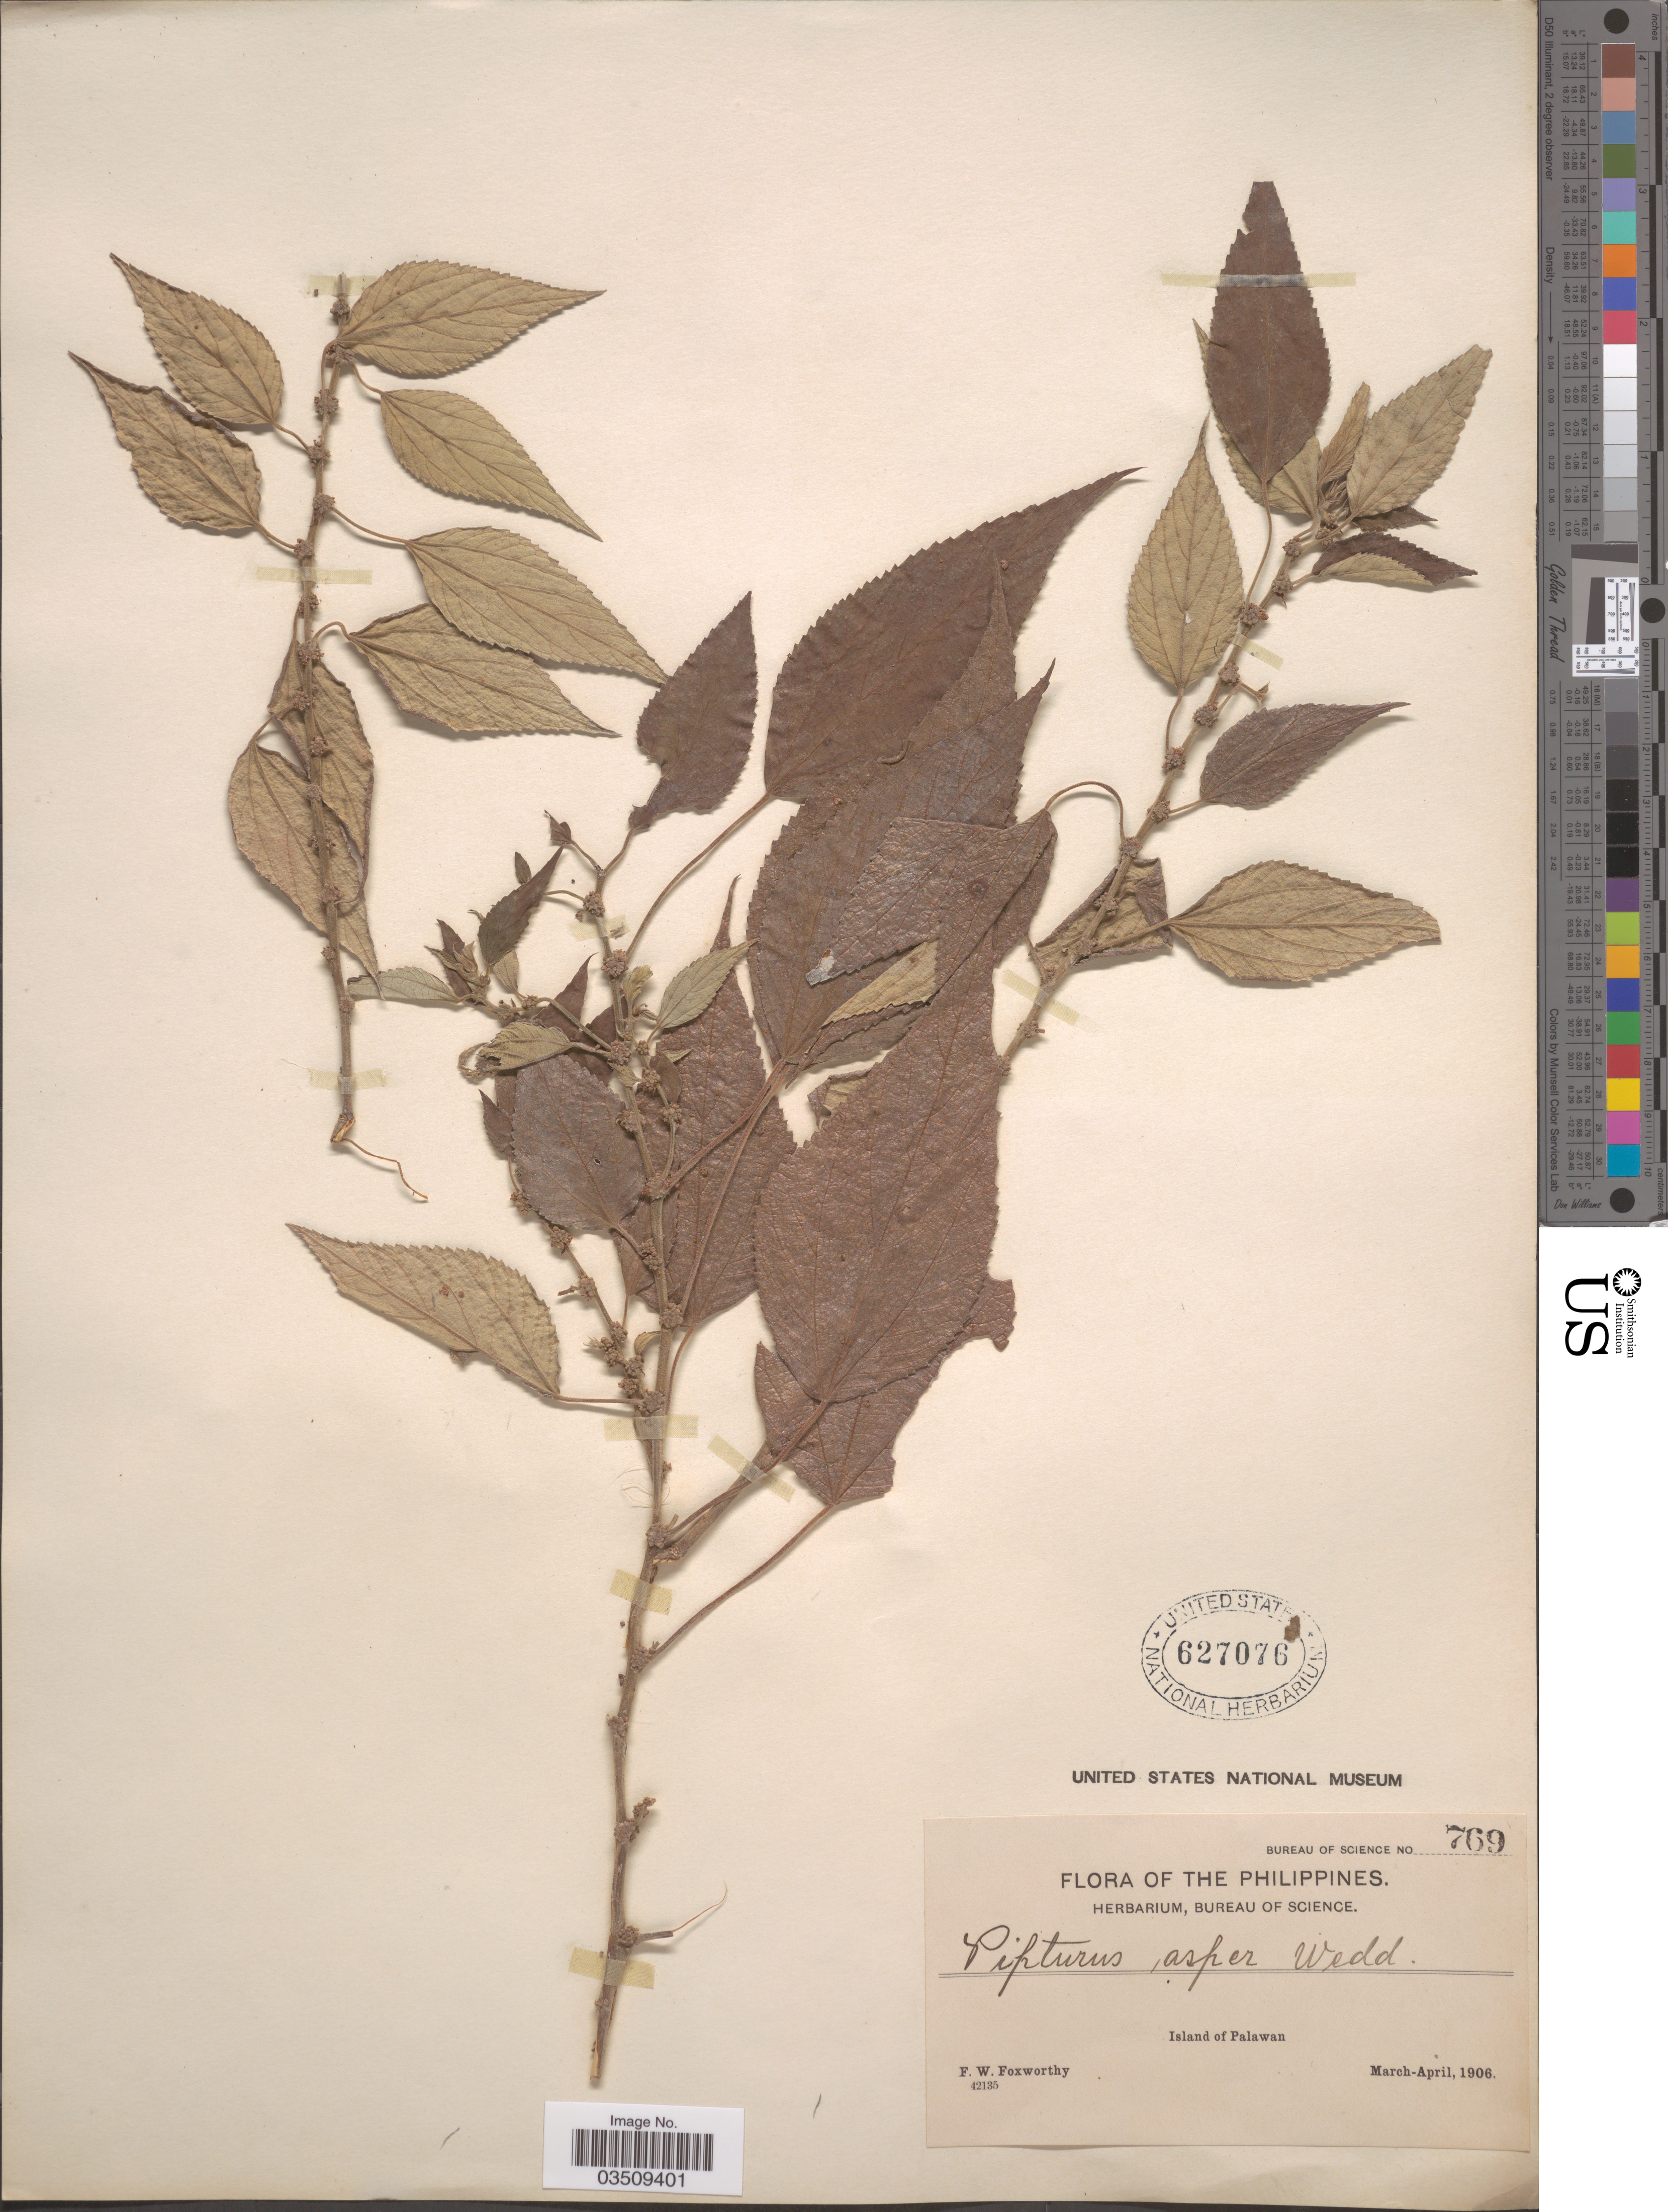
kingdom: Plantae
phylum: Tracheophyta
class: Magnoliopsida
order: Rosales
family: Urticaceae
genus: Pipturus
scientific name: Pipturus arborescens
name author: (Link) C.B. Rob.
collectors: F. W. Foxworthy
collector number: Bureau of Science 769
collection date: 1906-03/1906-04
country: Philippines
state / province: Mimaropa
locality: Island of Palawan.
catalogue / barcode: US 627076